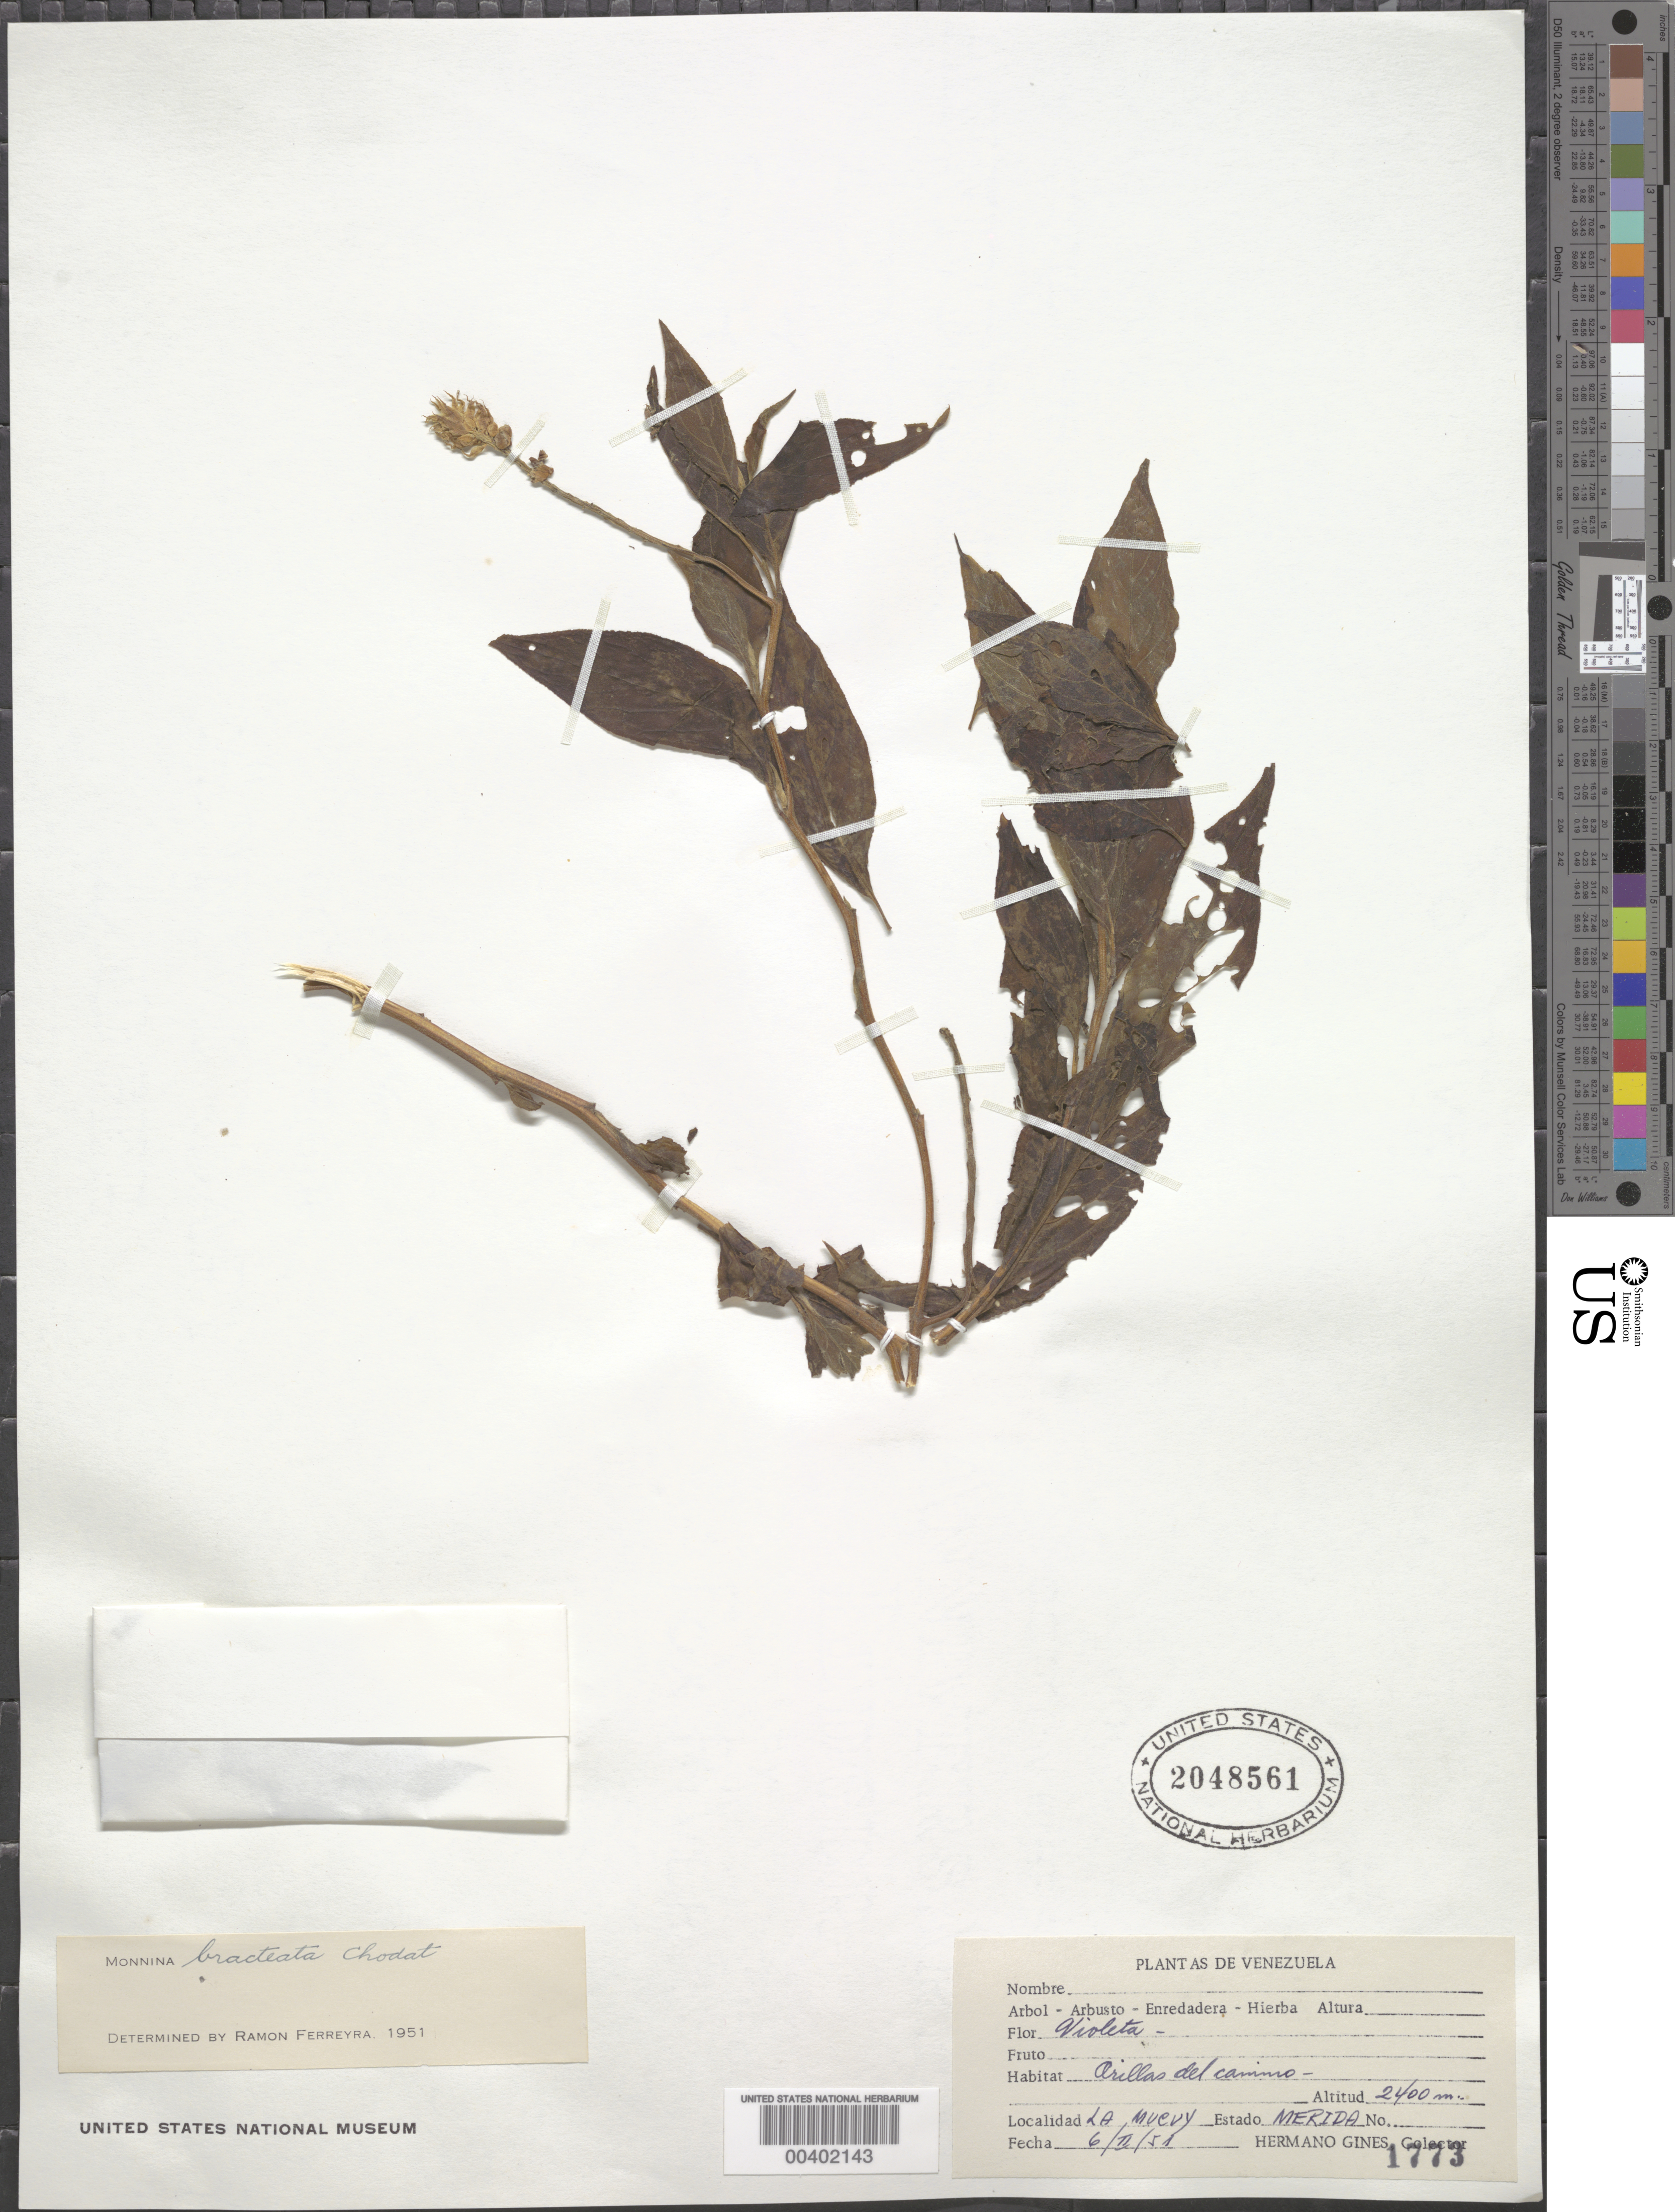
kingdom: Plantae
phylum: Tracheophyta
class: Magnoliopsida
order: Fabales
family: Polygalaceae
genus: Monnina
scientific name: Monnina bracteata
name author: Chodat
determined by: Ferreyra, R. A.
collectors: Bro. Gines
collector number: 1773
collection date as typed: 06 Feb 1951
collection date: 1951-02-06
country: Venezuela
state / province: Mérida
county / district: Libertador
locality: La Mucuy Mucuy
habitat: Orillas del camino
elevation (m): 2400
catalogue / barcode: US 2048561